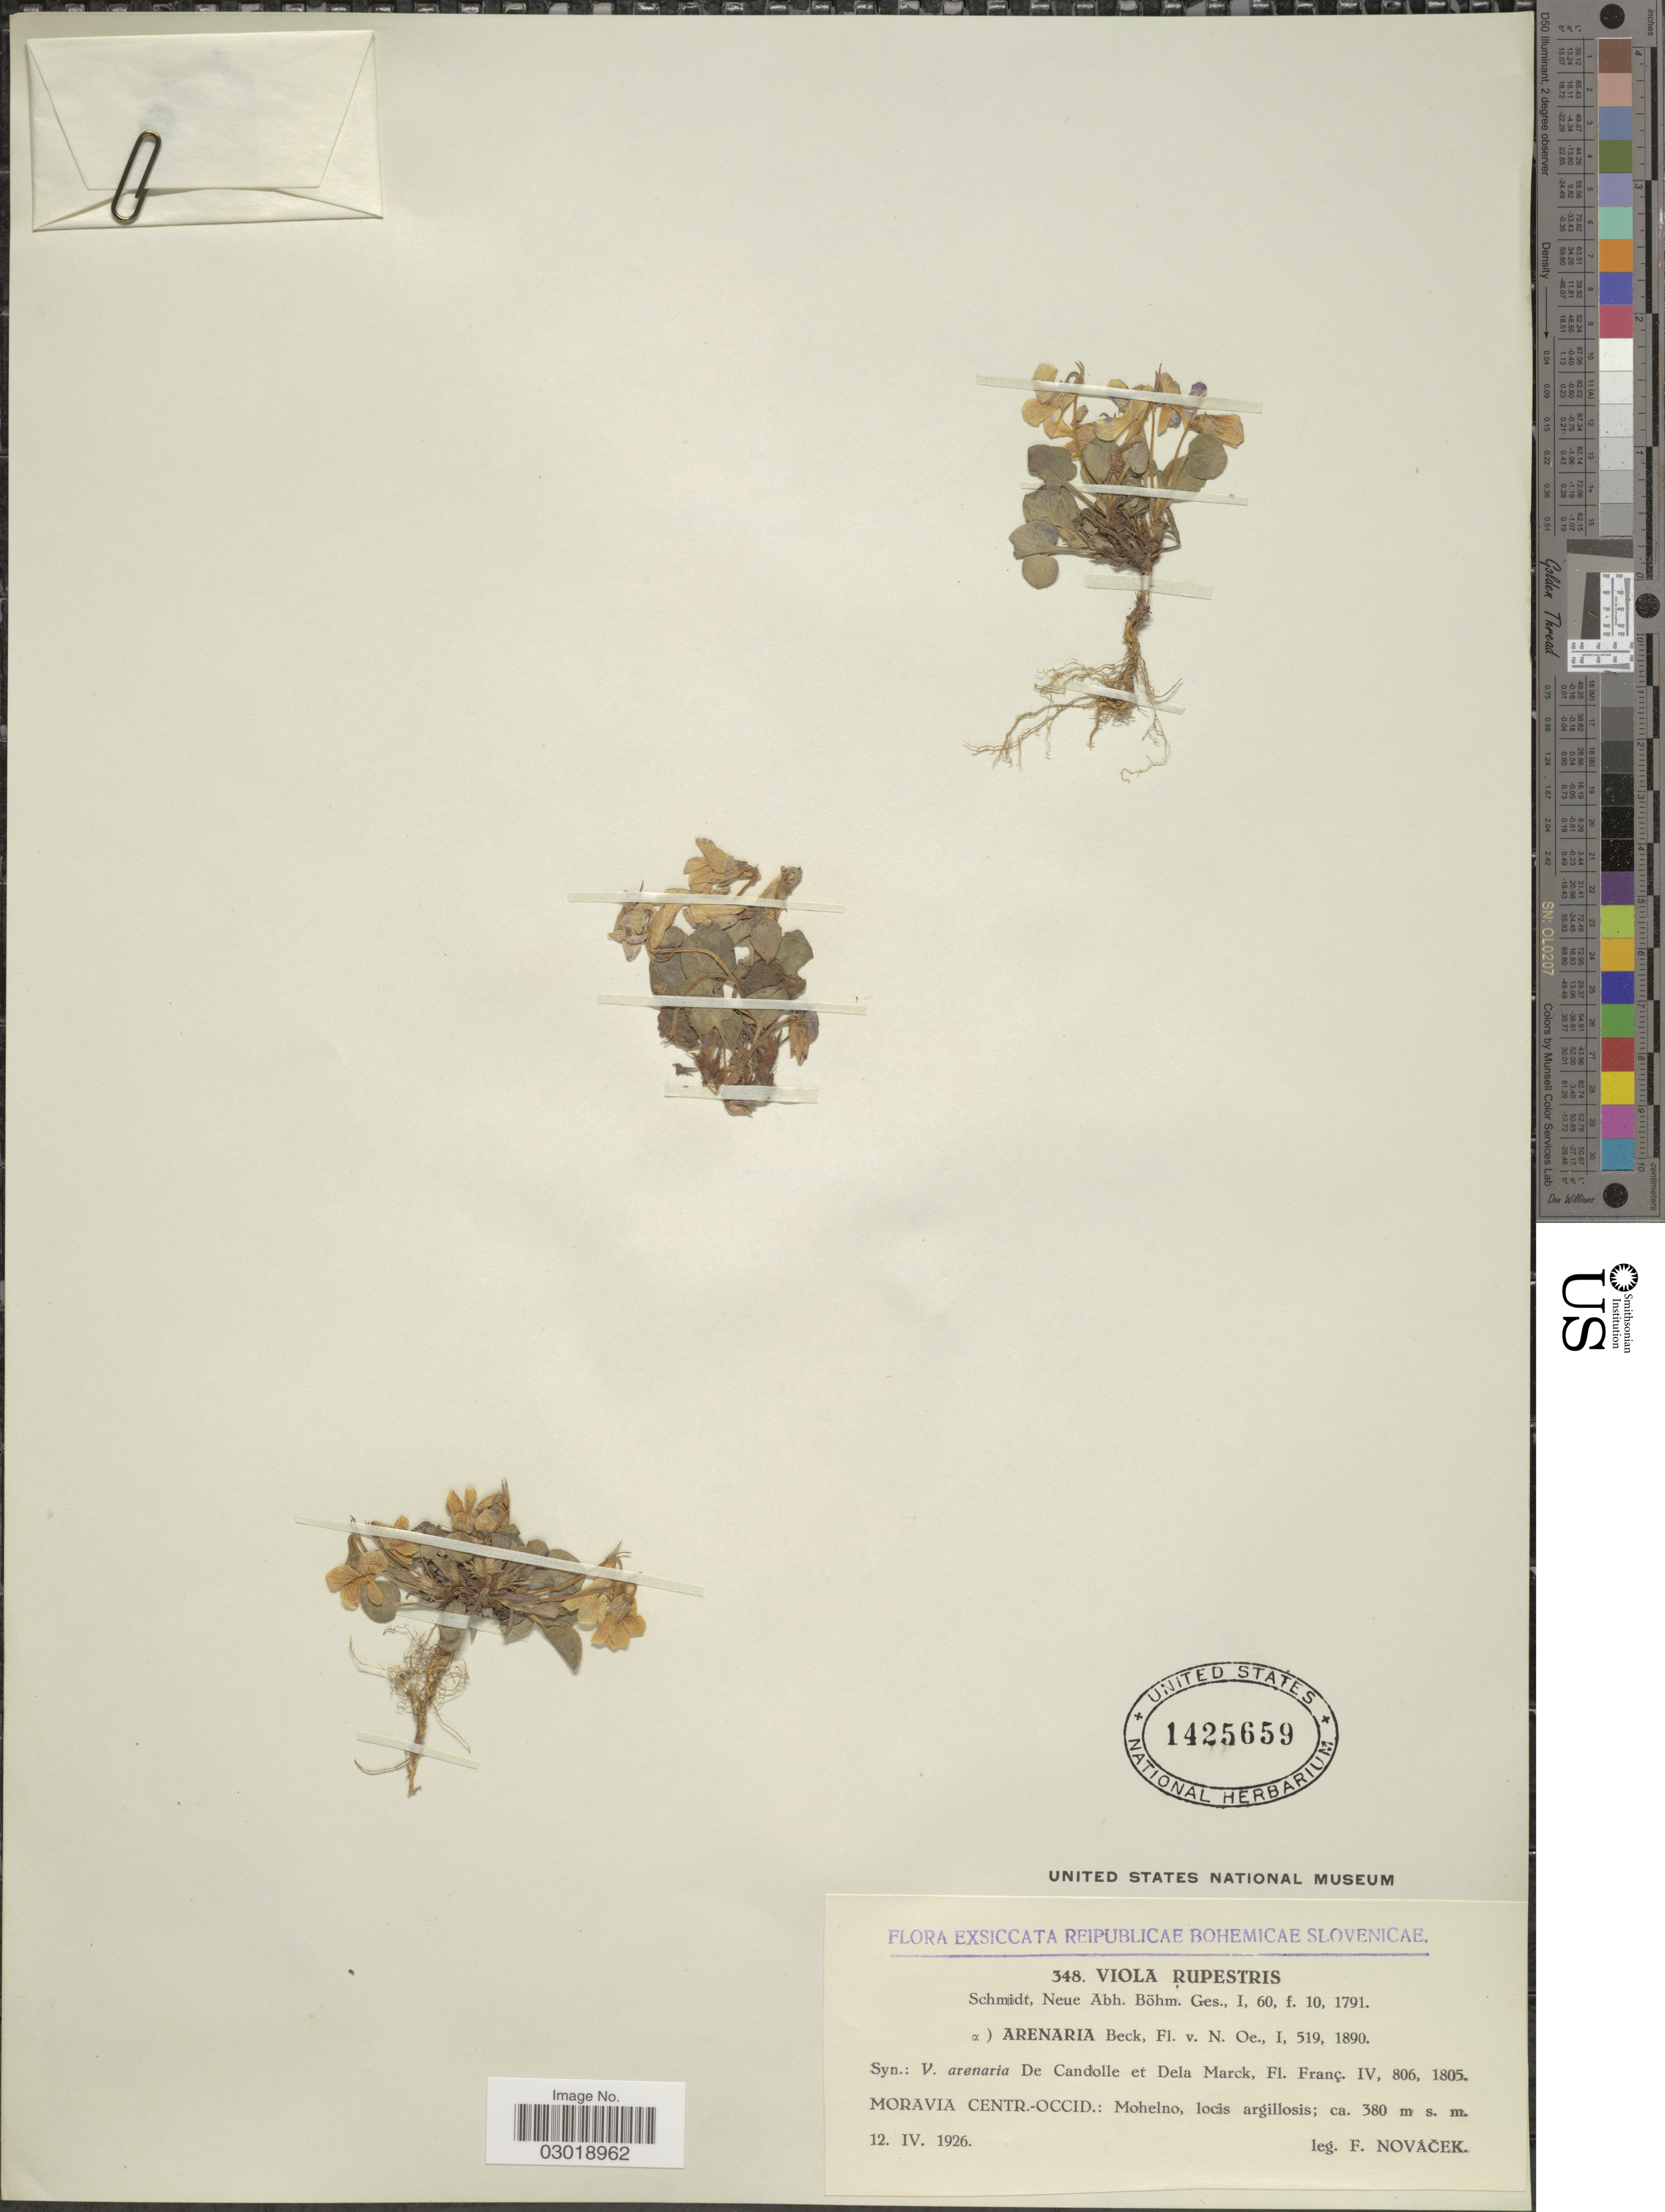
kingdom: Plantae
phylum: Tracheophyta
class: Magnoliopsida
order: Malpighiales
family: Violaceae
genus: Viola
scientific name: Viola rupestris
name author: F.W. Schmidt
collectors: F. Novacek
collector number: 348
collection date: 1926-04-12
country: Czechia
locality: Reipublicae Bohemicae Slovenicae. Moravia centr. occid.: Mohelno.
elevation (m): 380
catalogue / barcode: US 1425659